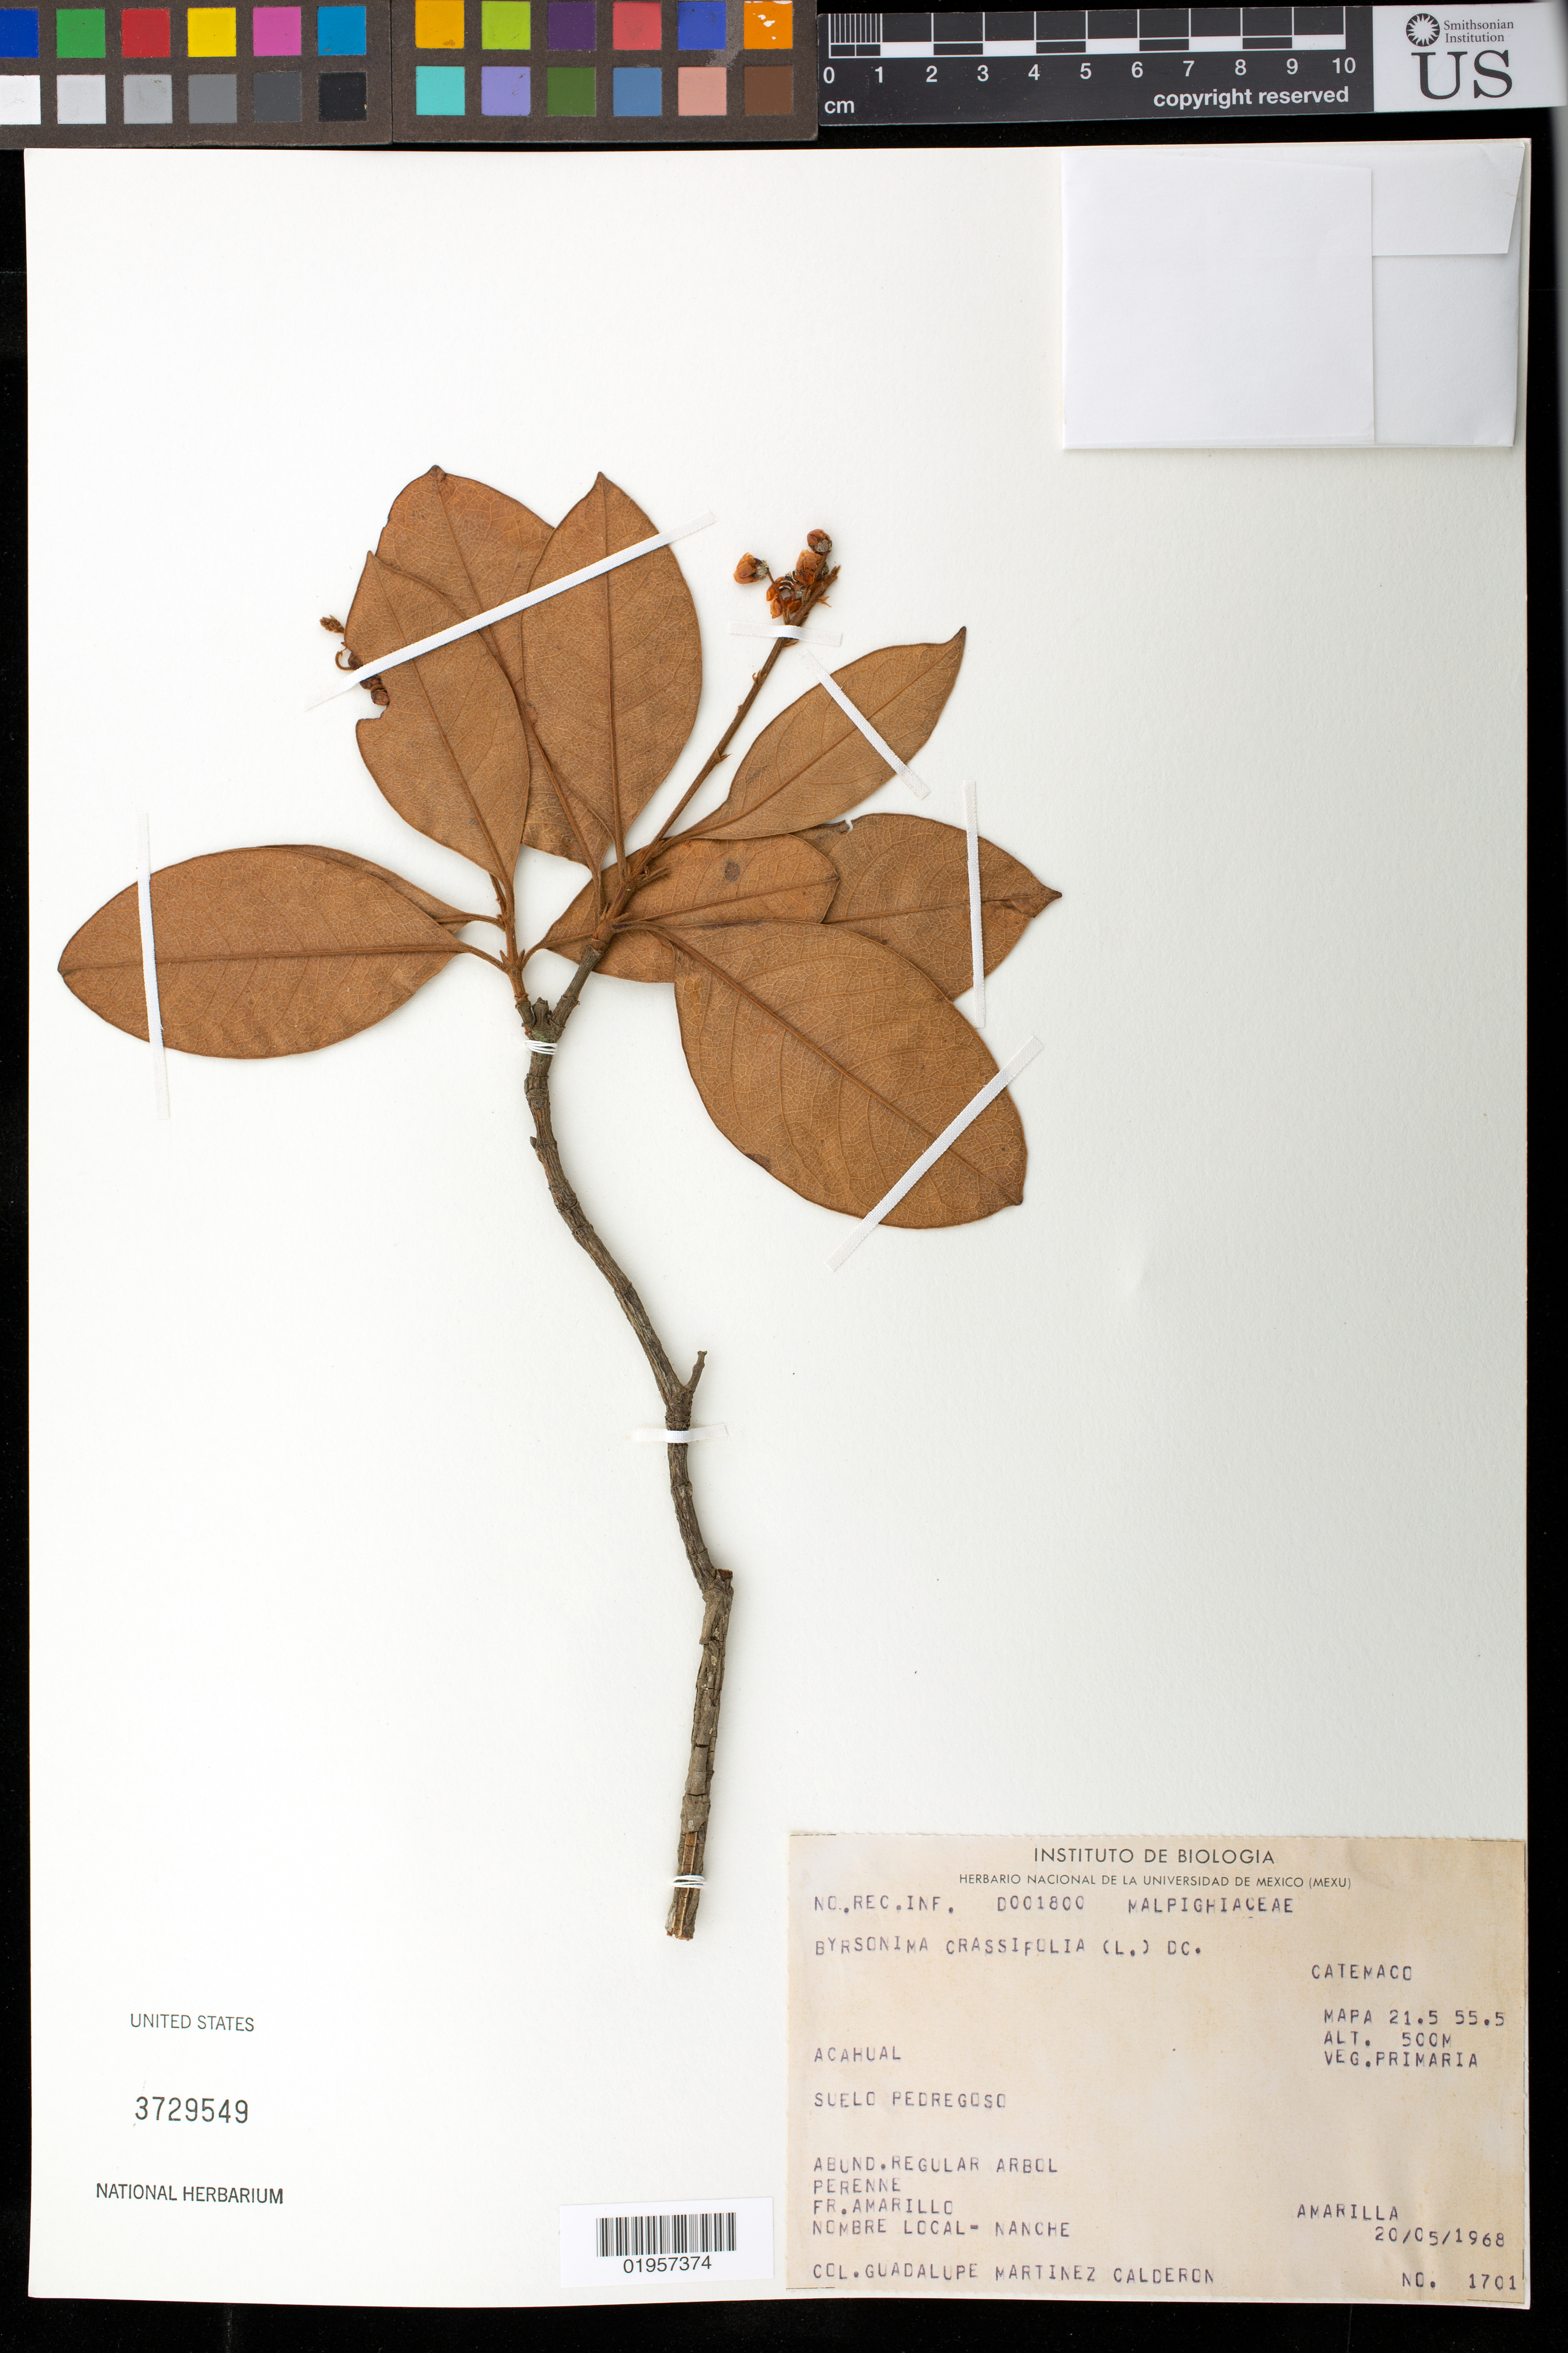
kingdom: Plantae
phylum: Tracheophyta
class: Magnoliopsida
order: Malpighiales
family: Malpighiaceae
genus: Byrsonima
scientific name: Byrsonima crassifolia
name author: (L.) Kunth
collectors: G. M. Calderon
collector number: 1701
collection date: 1968-05-20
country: Mexico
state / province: Veracruz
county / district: Catemaco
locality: Catemaco; Acahual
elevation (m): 500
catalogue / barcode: US 3729549